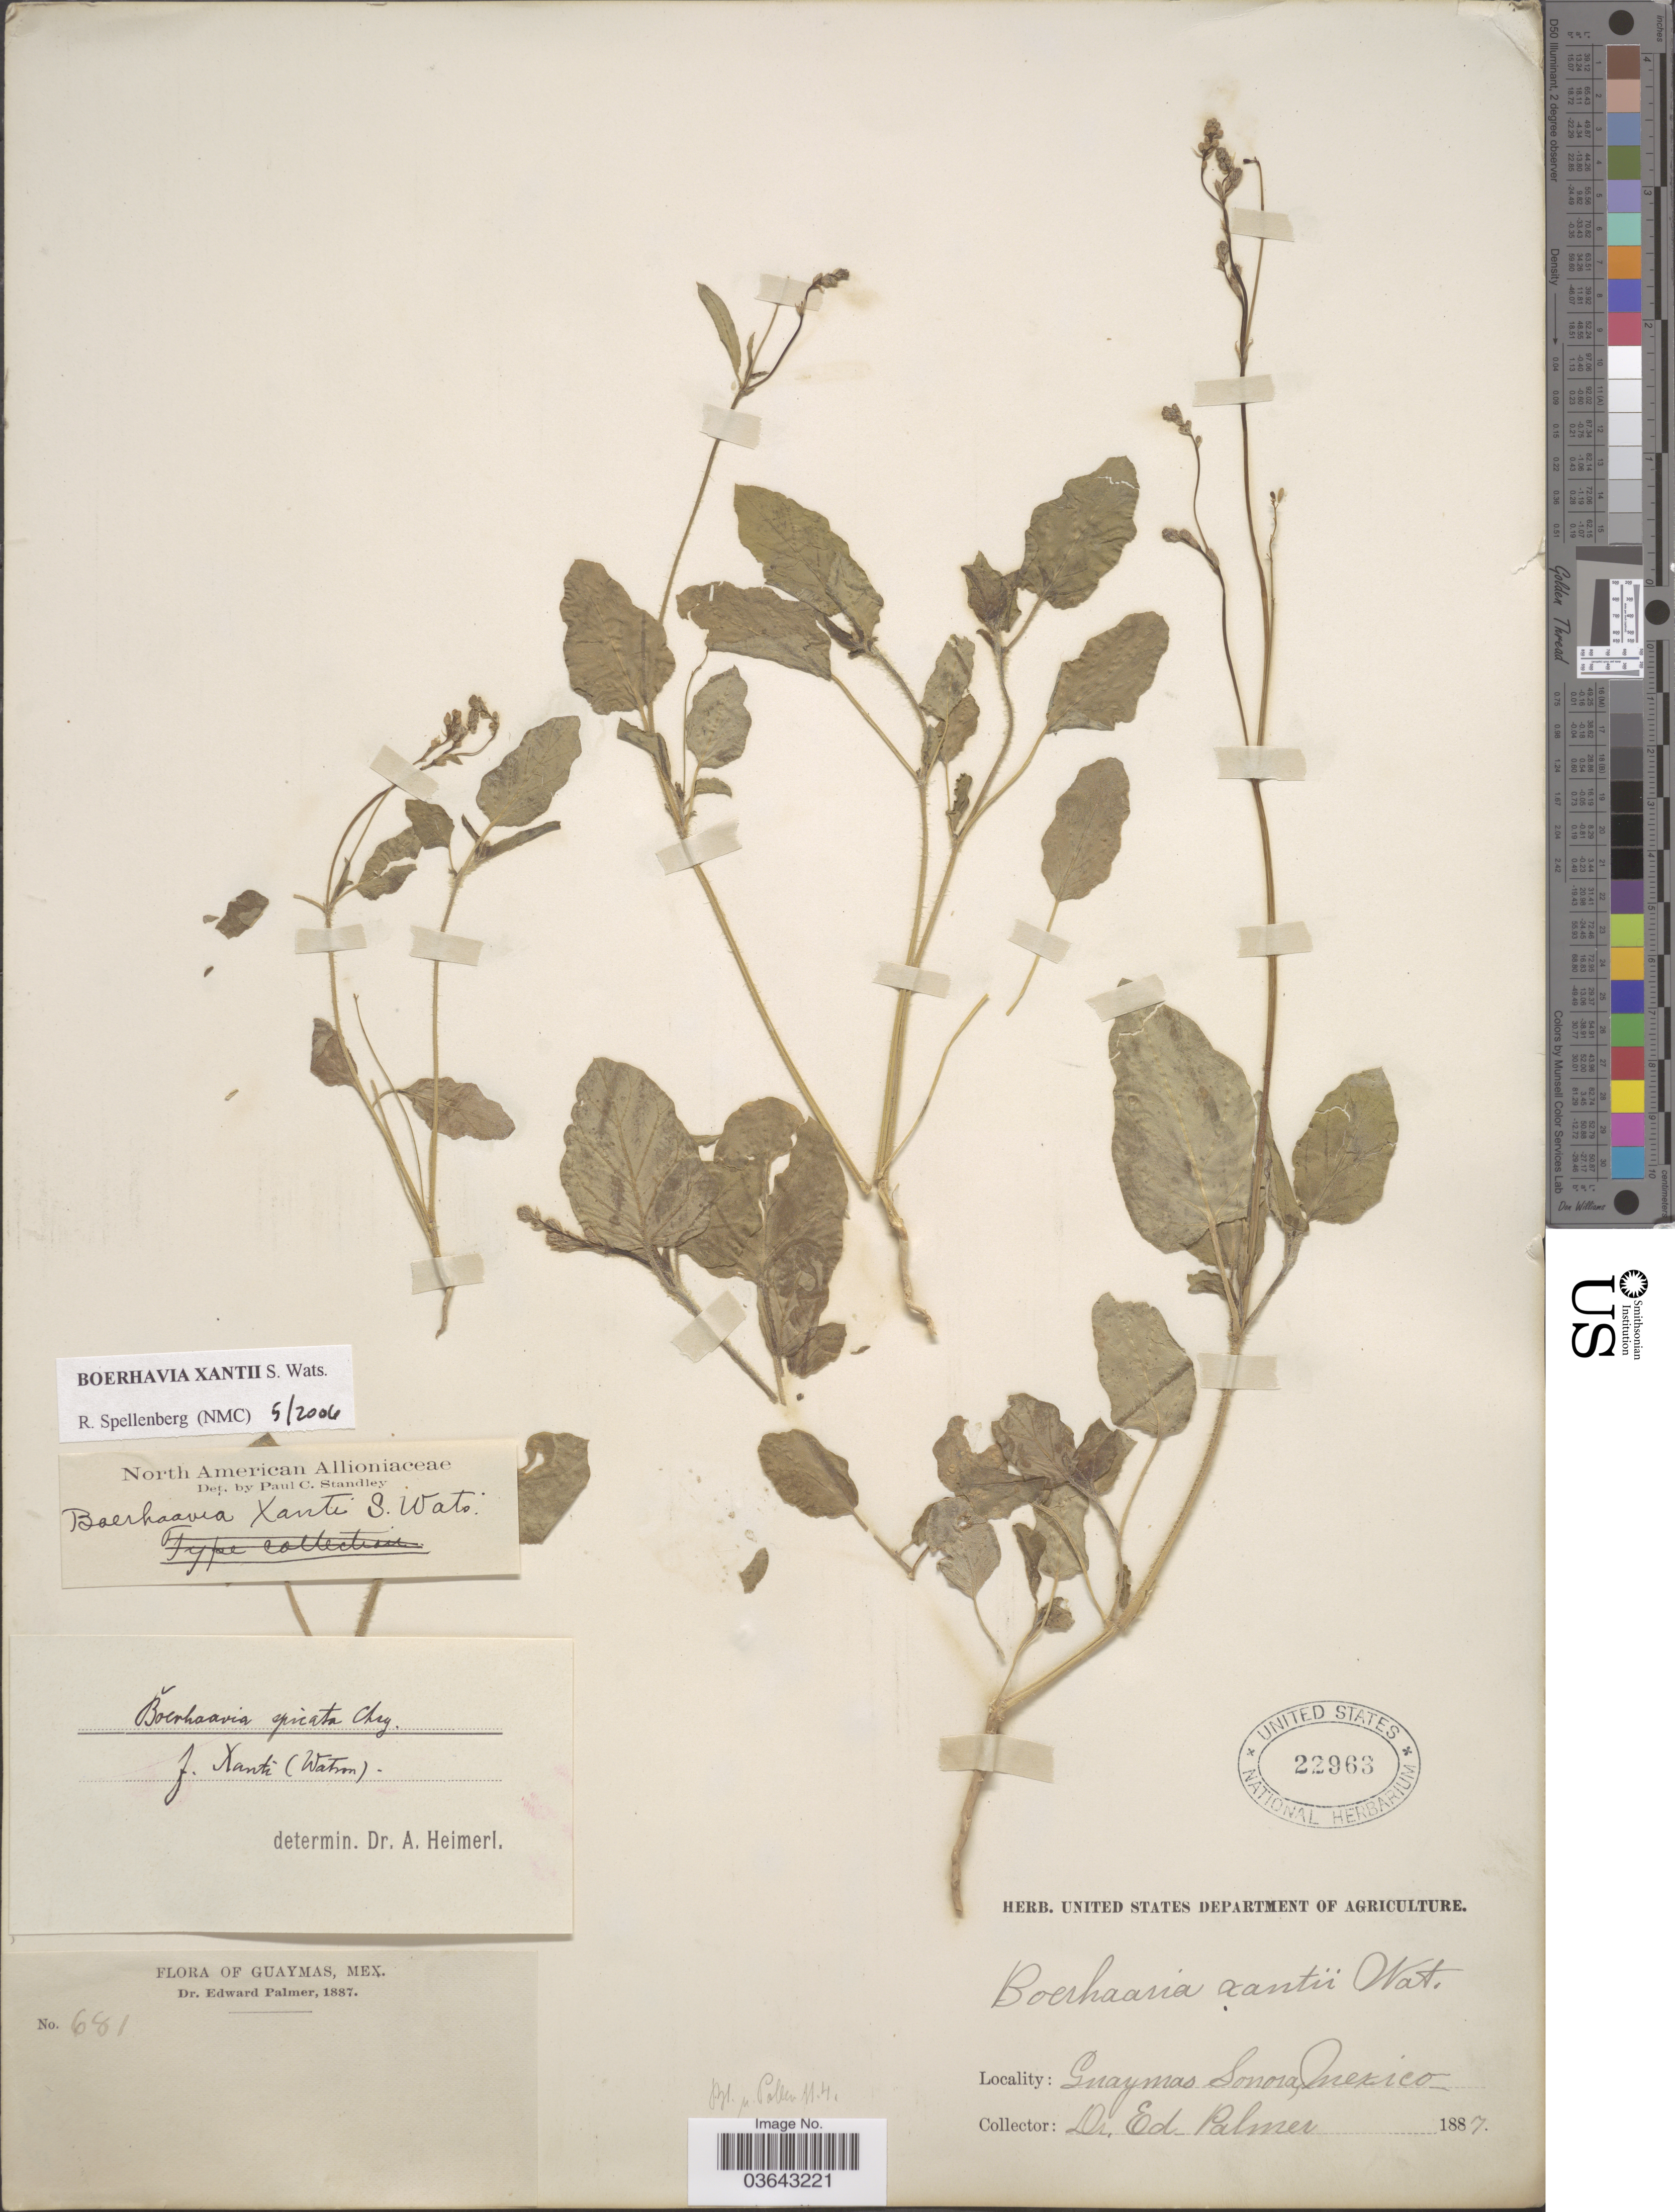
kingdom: Plantae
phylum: Tracheophyta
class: Magnoliopsida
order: Caryophyllales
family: Nyctaginaceae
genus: Boerhavia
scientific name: Boerhavia xanti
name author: S. Watson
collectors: E. Palmer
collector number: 681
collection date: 1887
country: Mexico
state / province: Sonora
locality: Guaymas.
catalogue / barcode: US 22963